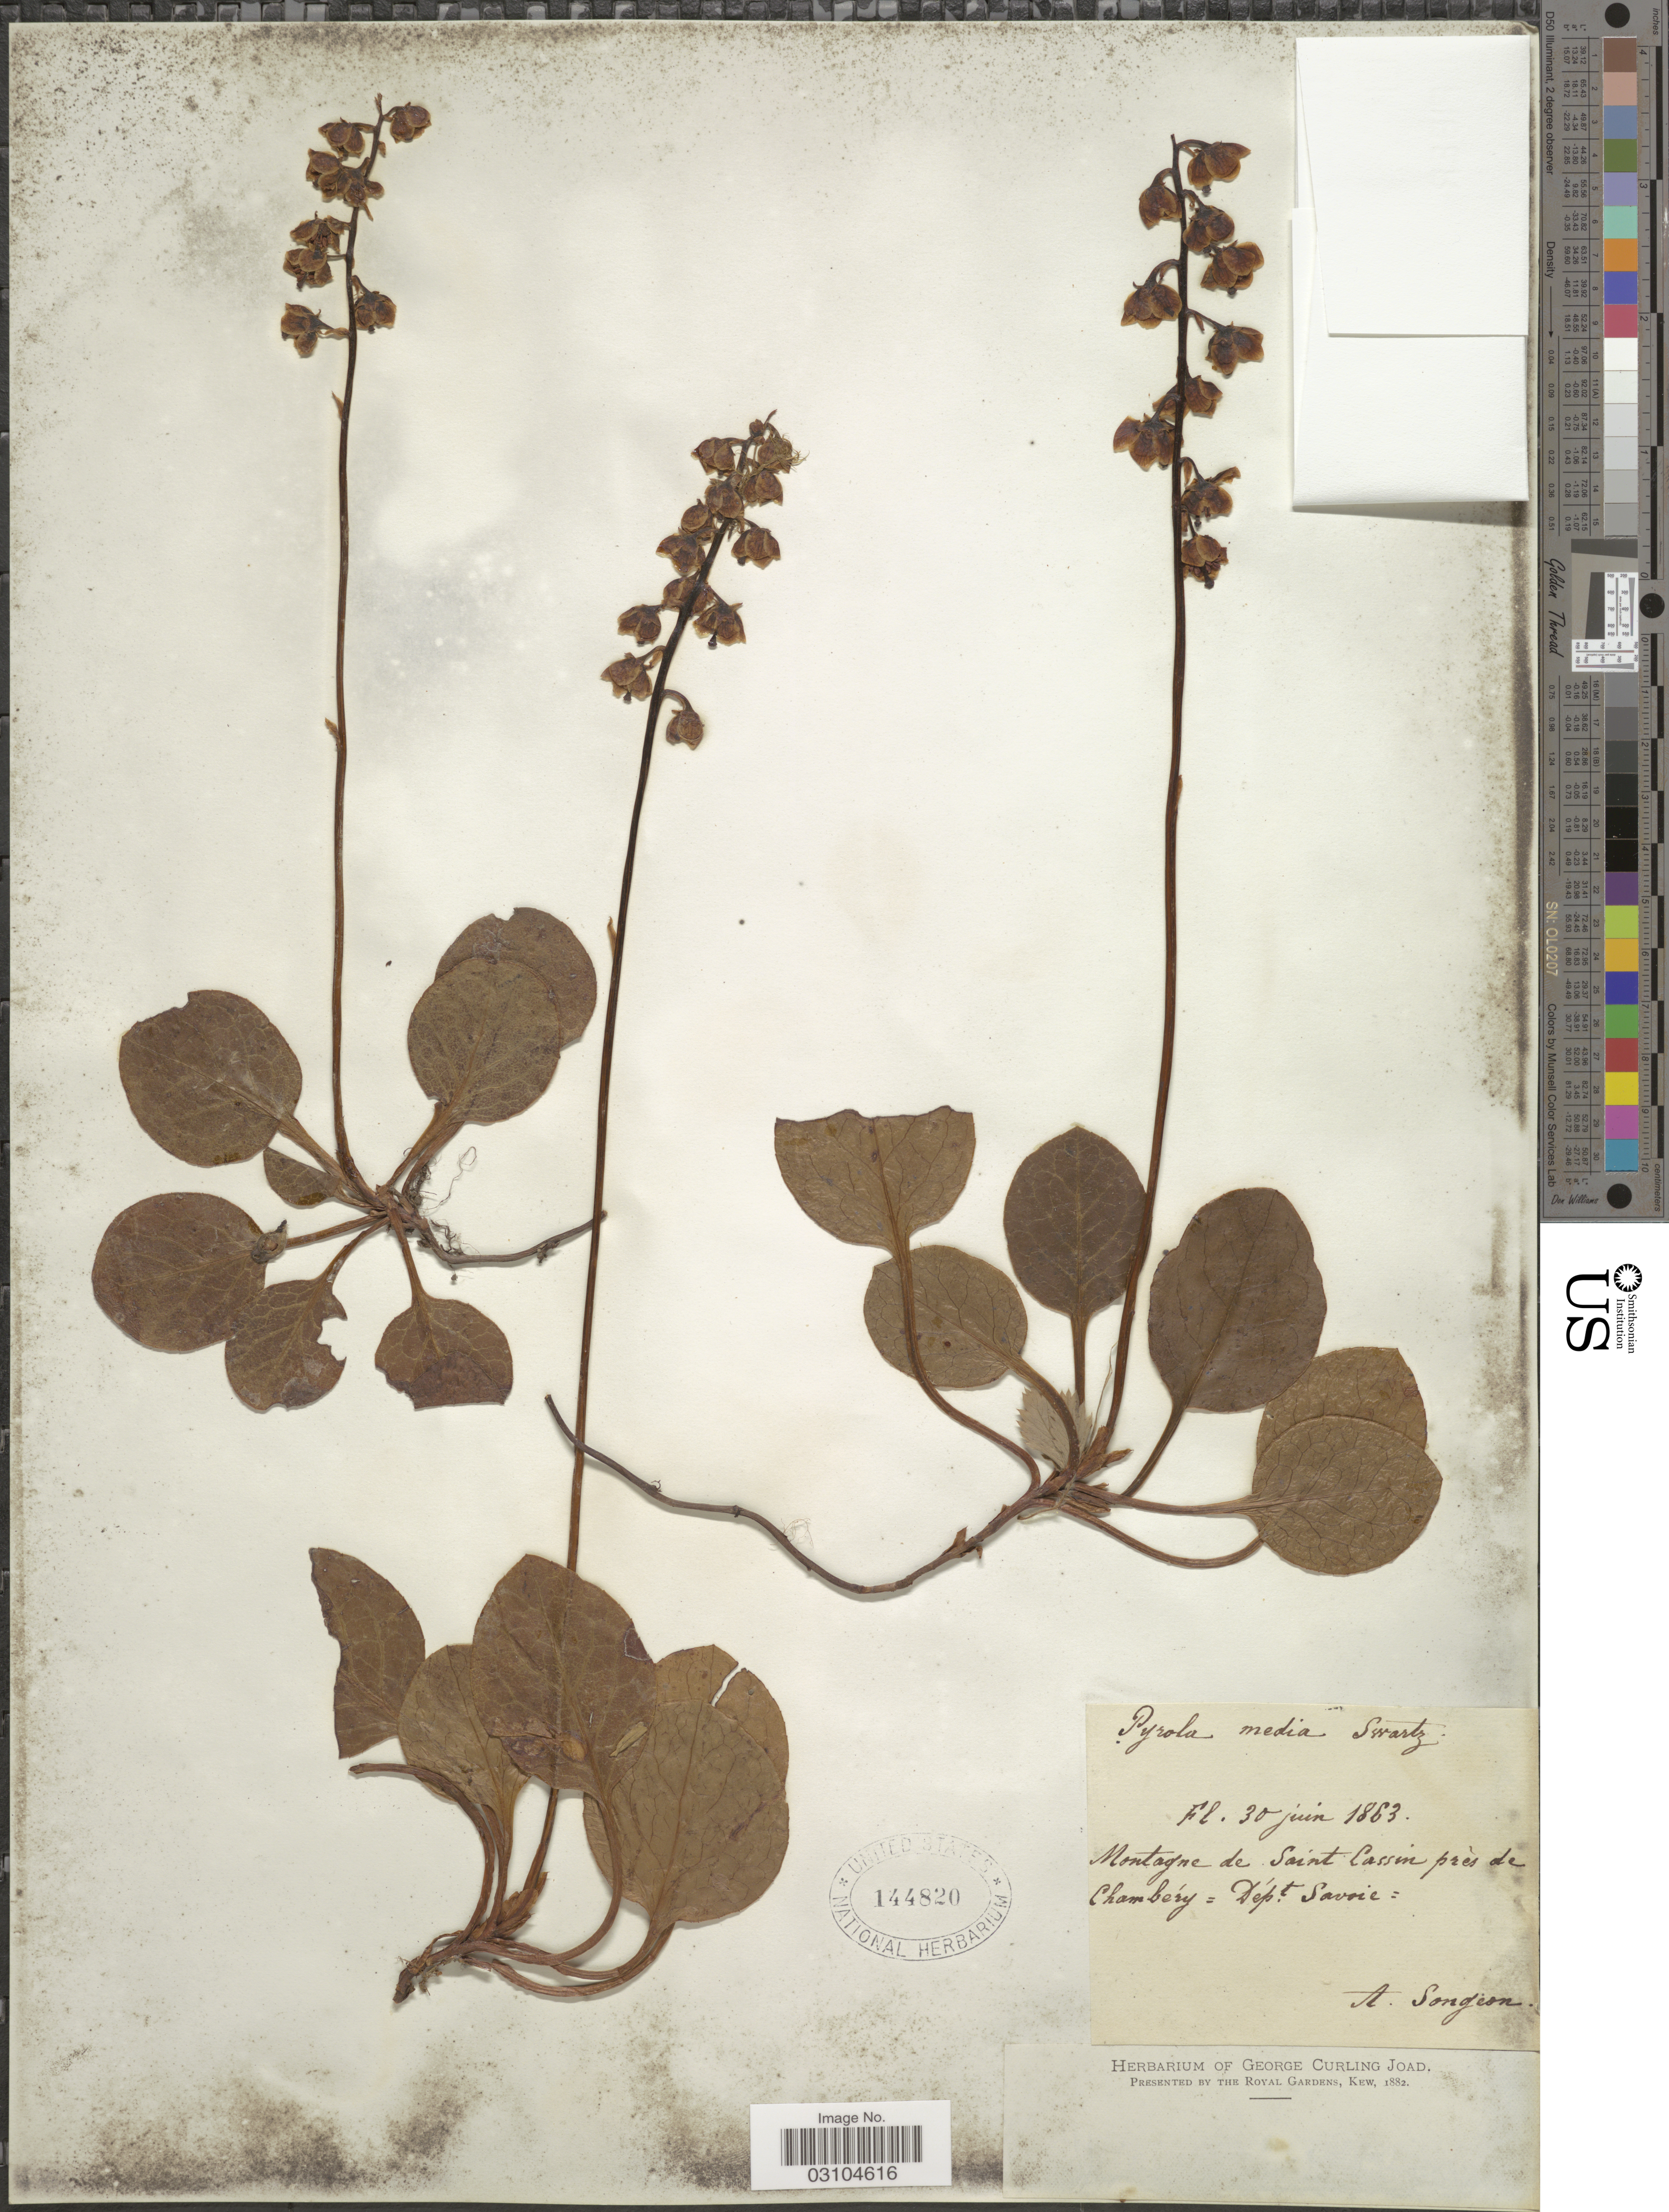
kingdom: Plantae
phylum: Tracheophyta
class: Magnoliopsida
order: Ericales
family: Ericaceae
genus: Pyrola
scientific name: Pyrola media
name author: Sw.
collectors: A. Songeon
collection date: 1863-06-30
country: France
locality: Montagne de Saint Cassin près de Chambéry = Dépt. Savoie.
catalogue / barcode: US 144820